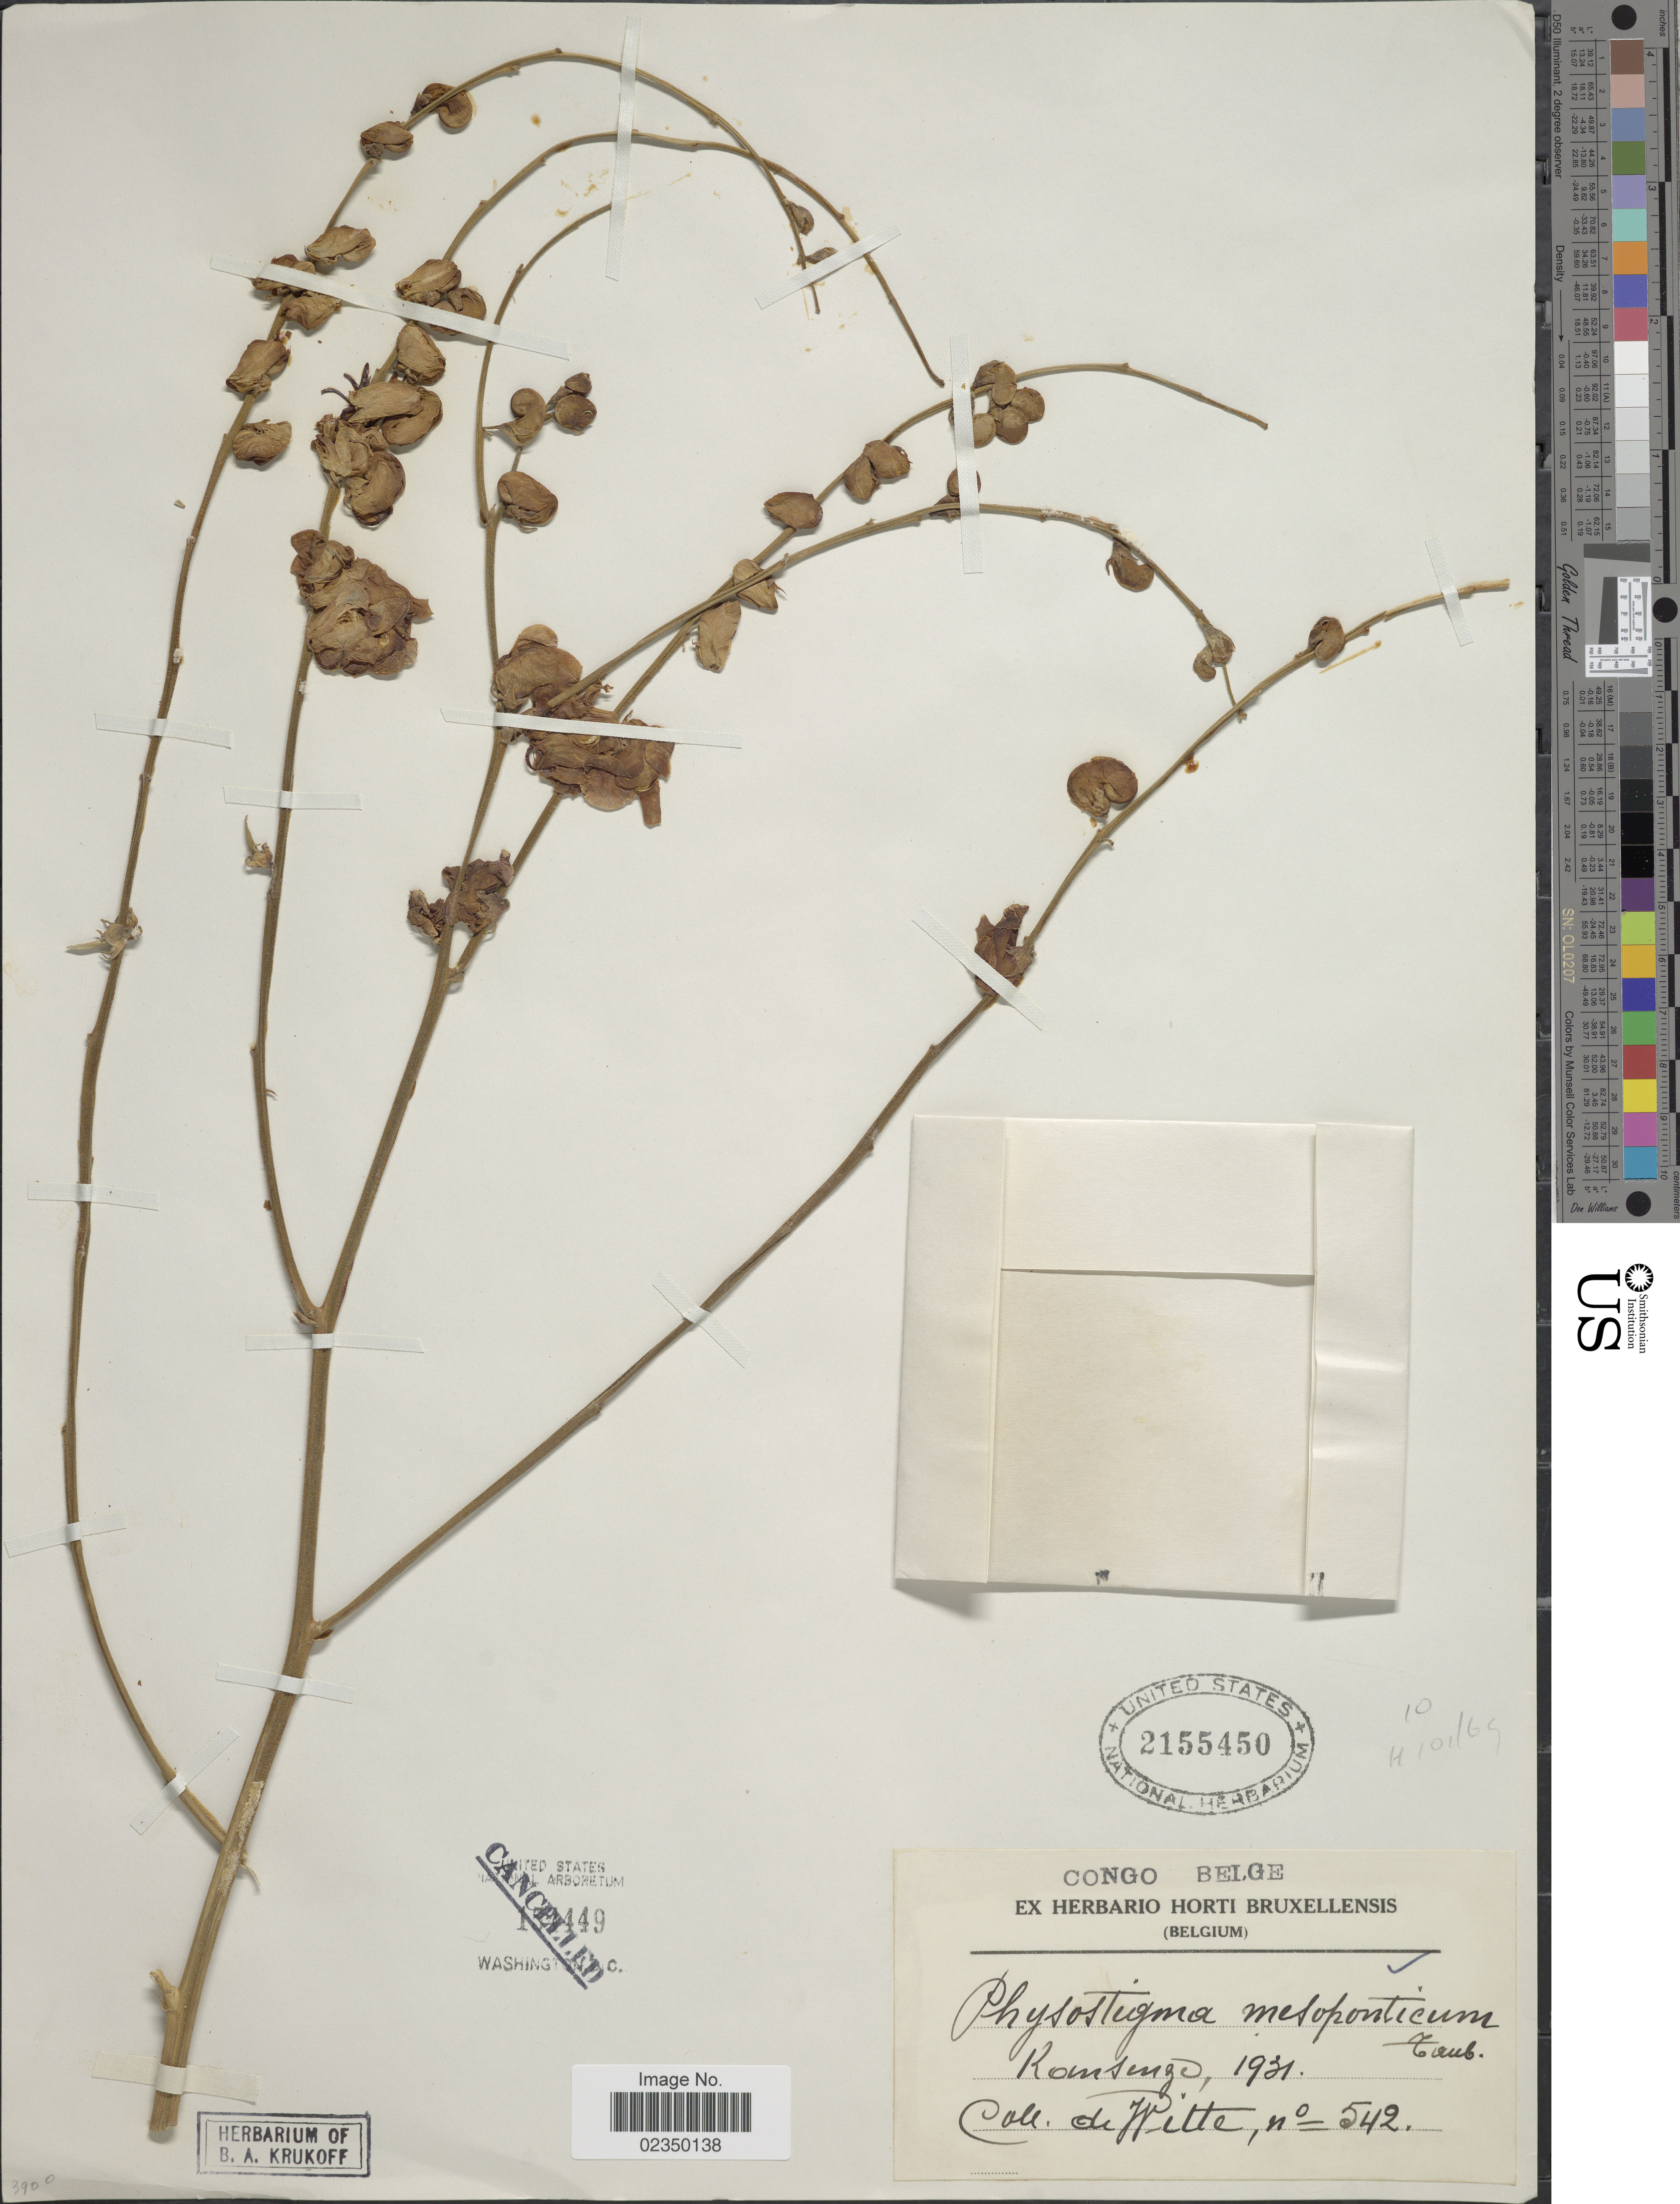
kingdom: Plantae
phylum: Tracheophyta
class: Magnoliopsida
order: Fabales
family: Fabaceae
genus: Physostigma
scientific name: Physostigma mesoponticum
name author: Taub.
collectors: -. de Witte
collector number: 542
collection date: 1931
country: Congo, Democratic Republic of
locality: Congo Belge, Kansenze.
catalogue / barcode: US 2155450